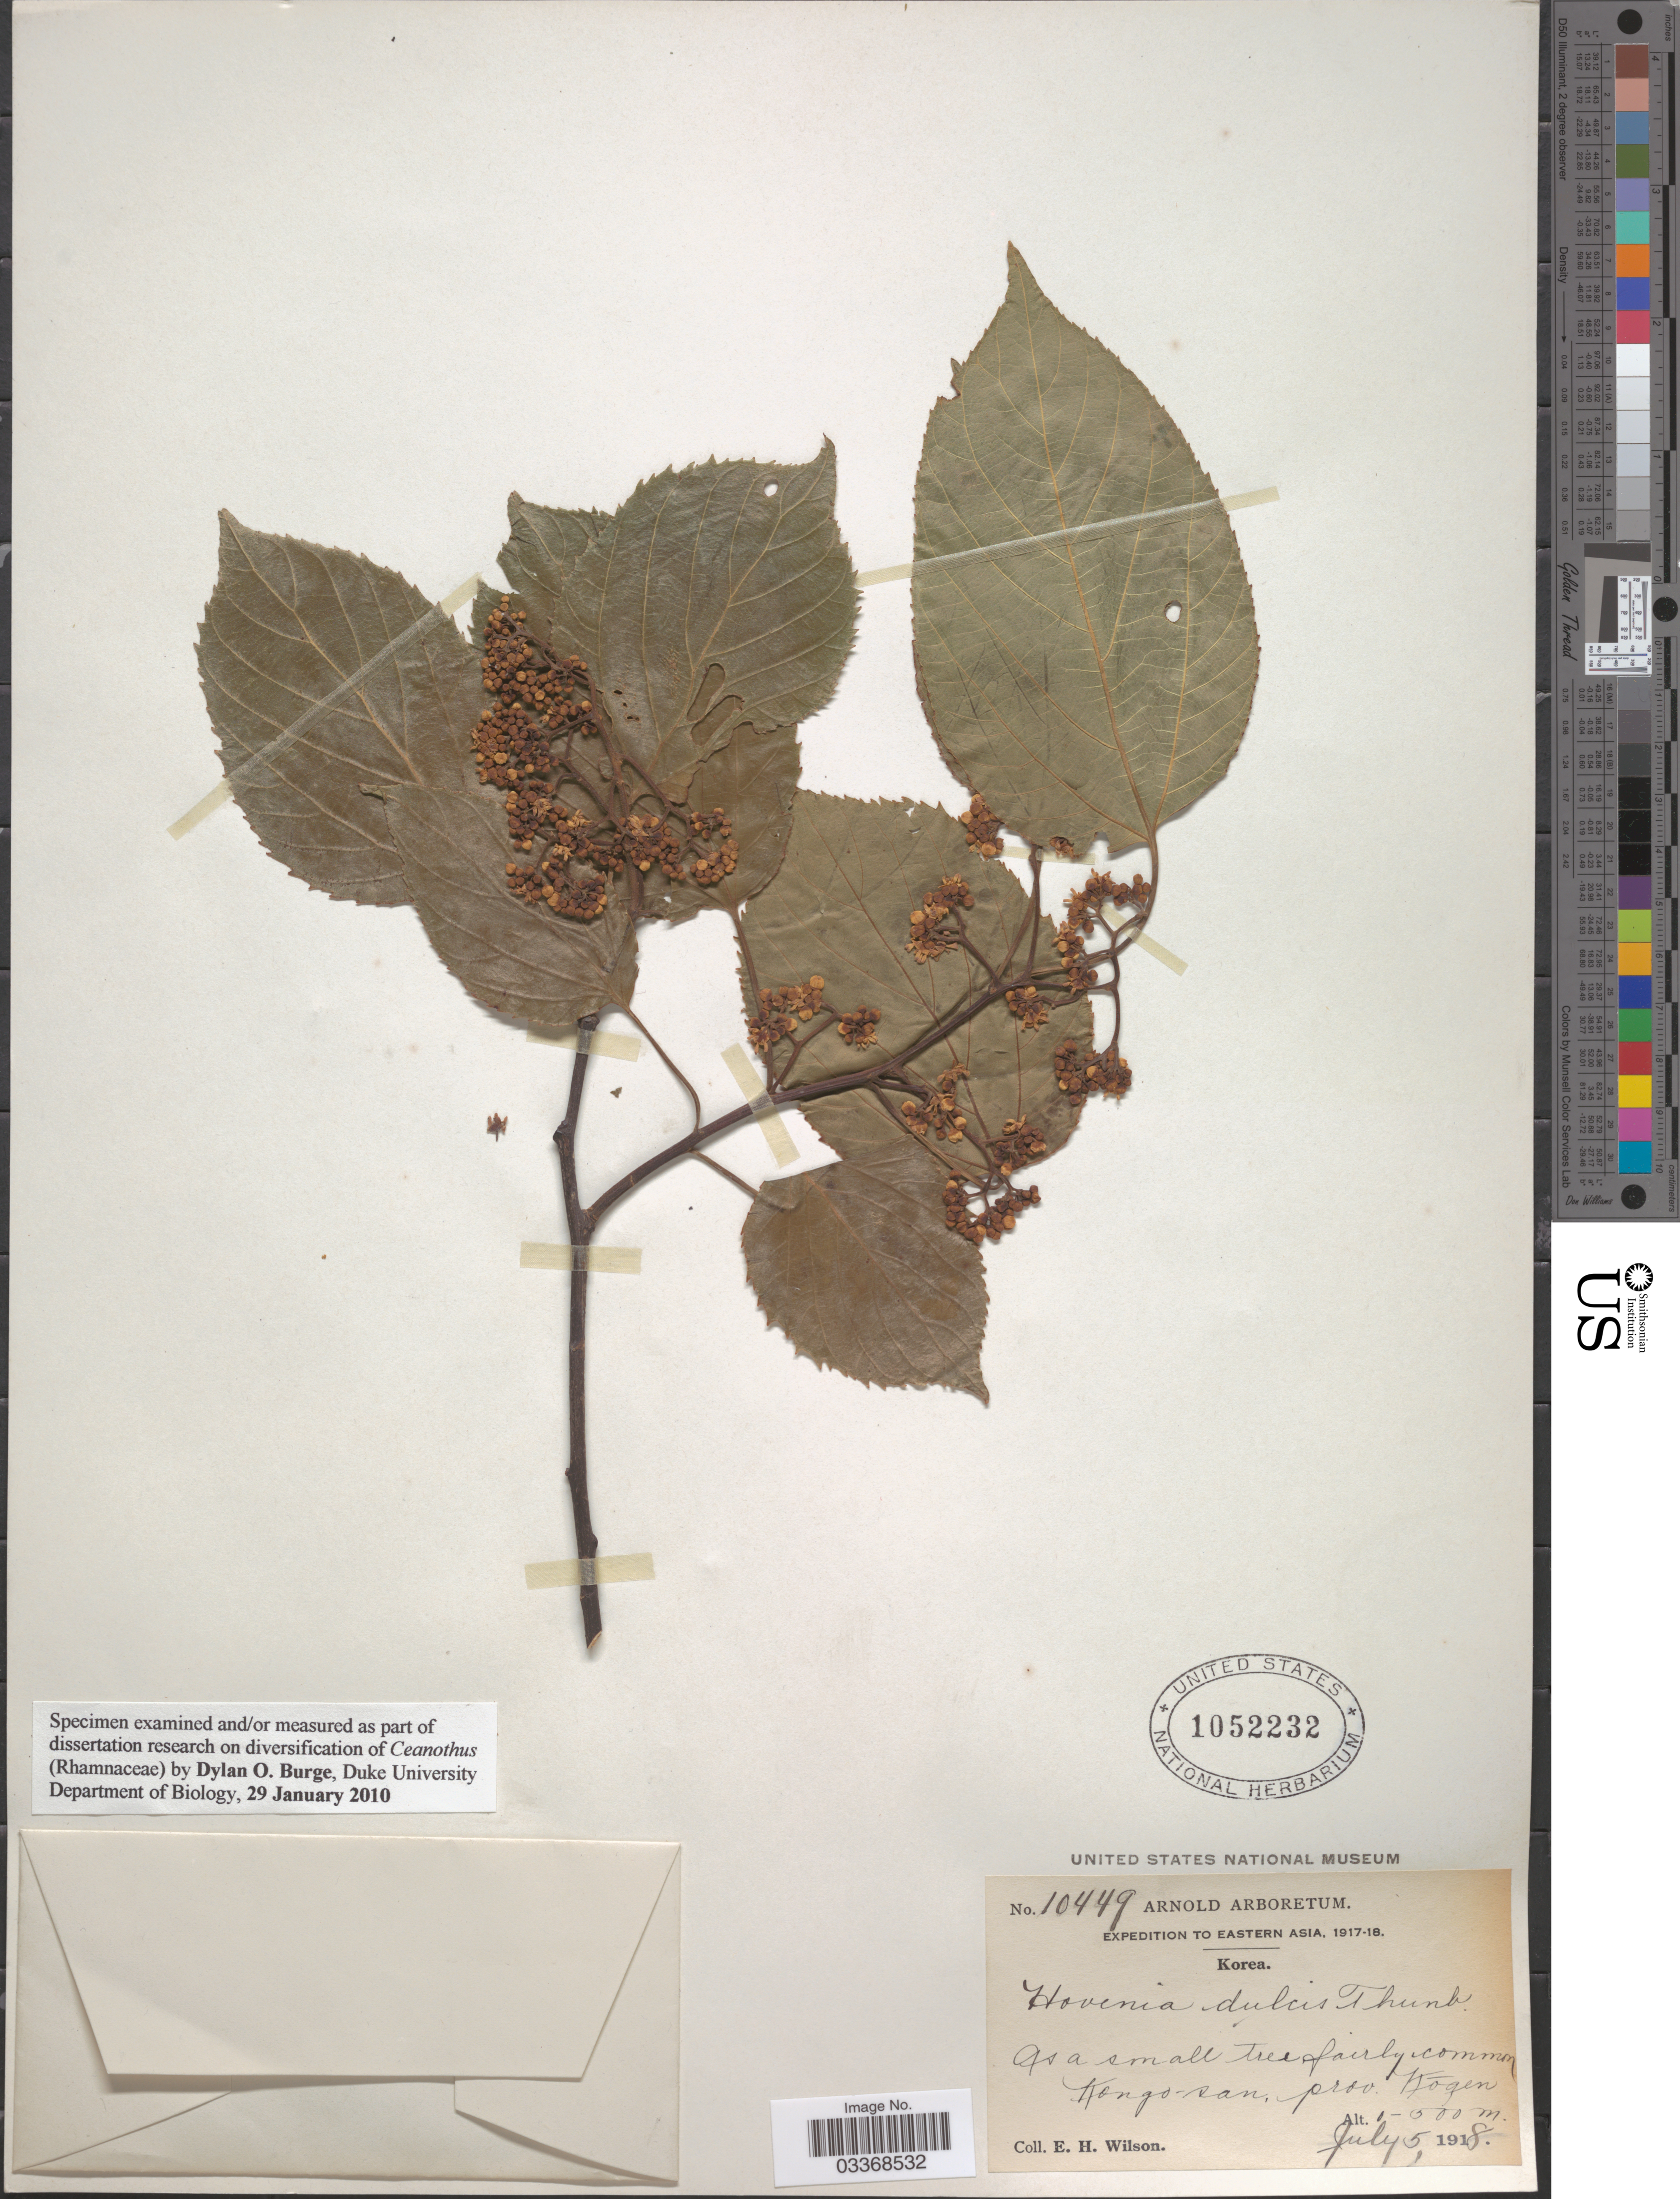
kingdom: Plantae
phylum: Tracheophyta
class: Magnoliopsida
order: Rosales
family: Rhamnaceae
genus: Hovenia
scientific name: Hovenia dulcis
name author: Thunb.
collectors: E. Wilson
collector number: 10449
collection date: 1918-07-05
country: North Korea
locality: Kongo-san, prov. Kogen.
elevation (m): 0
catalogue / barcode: US 1052232